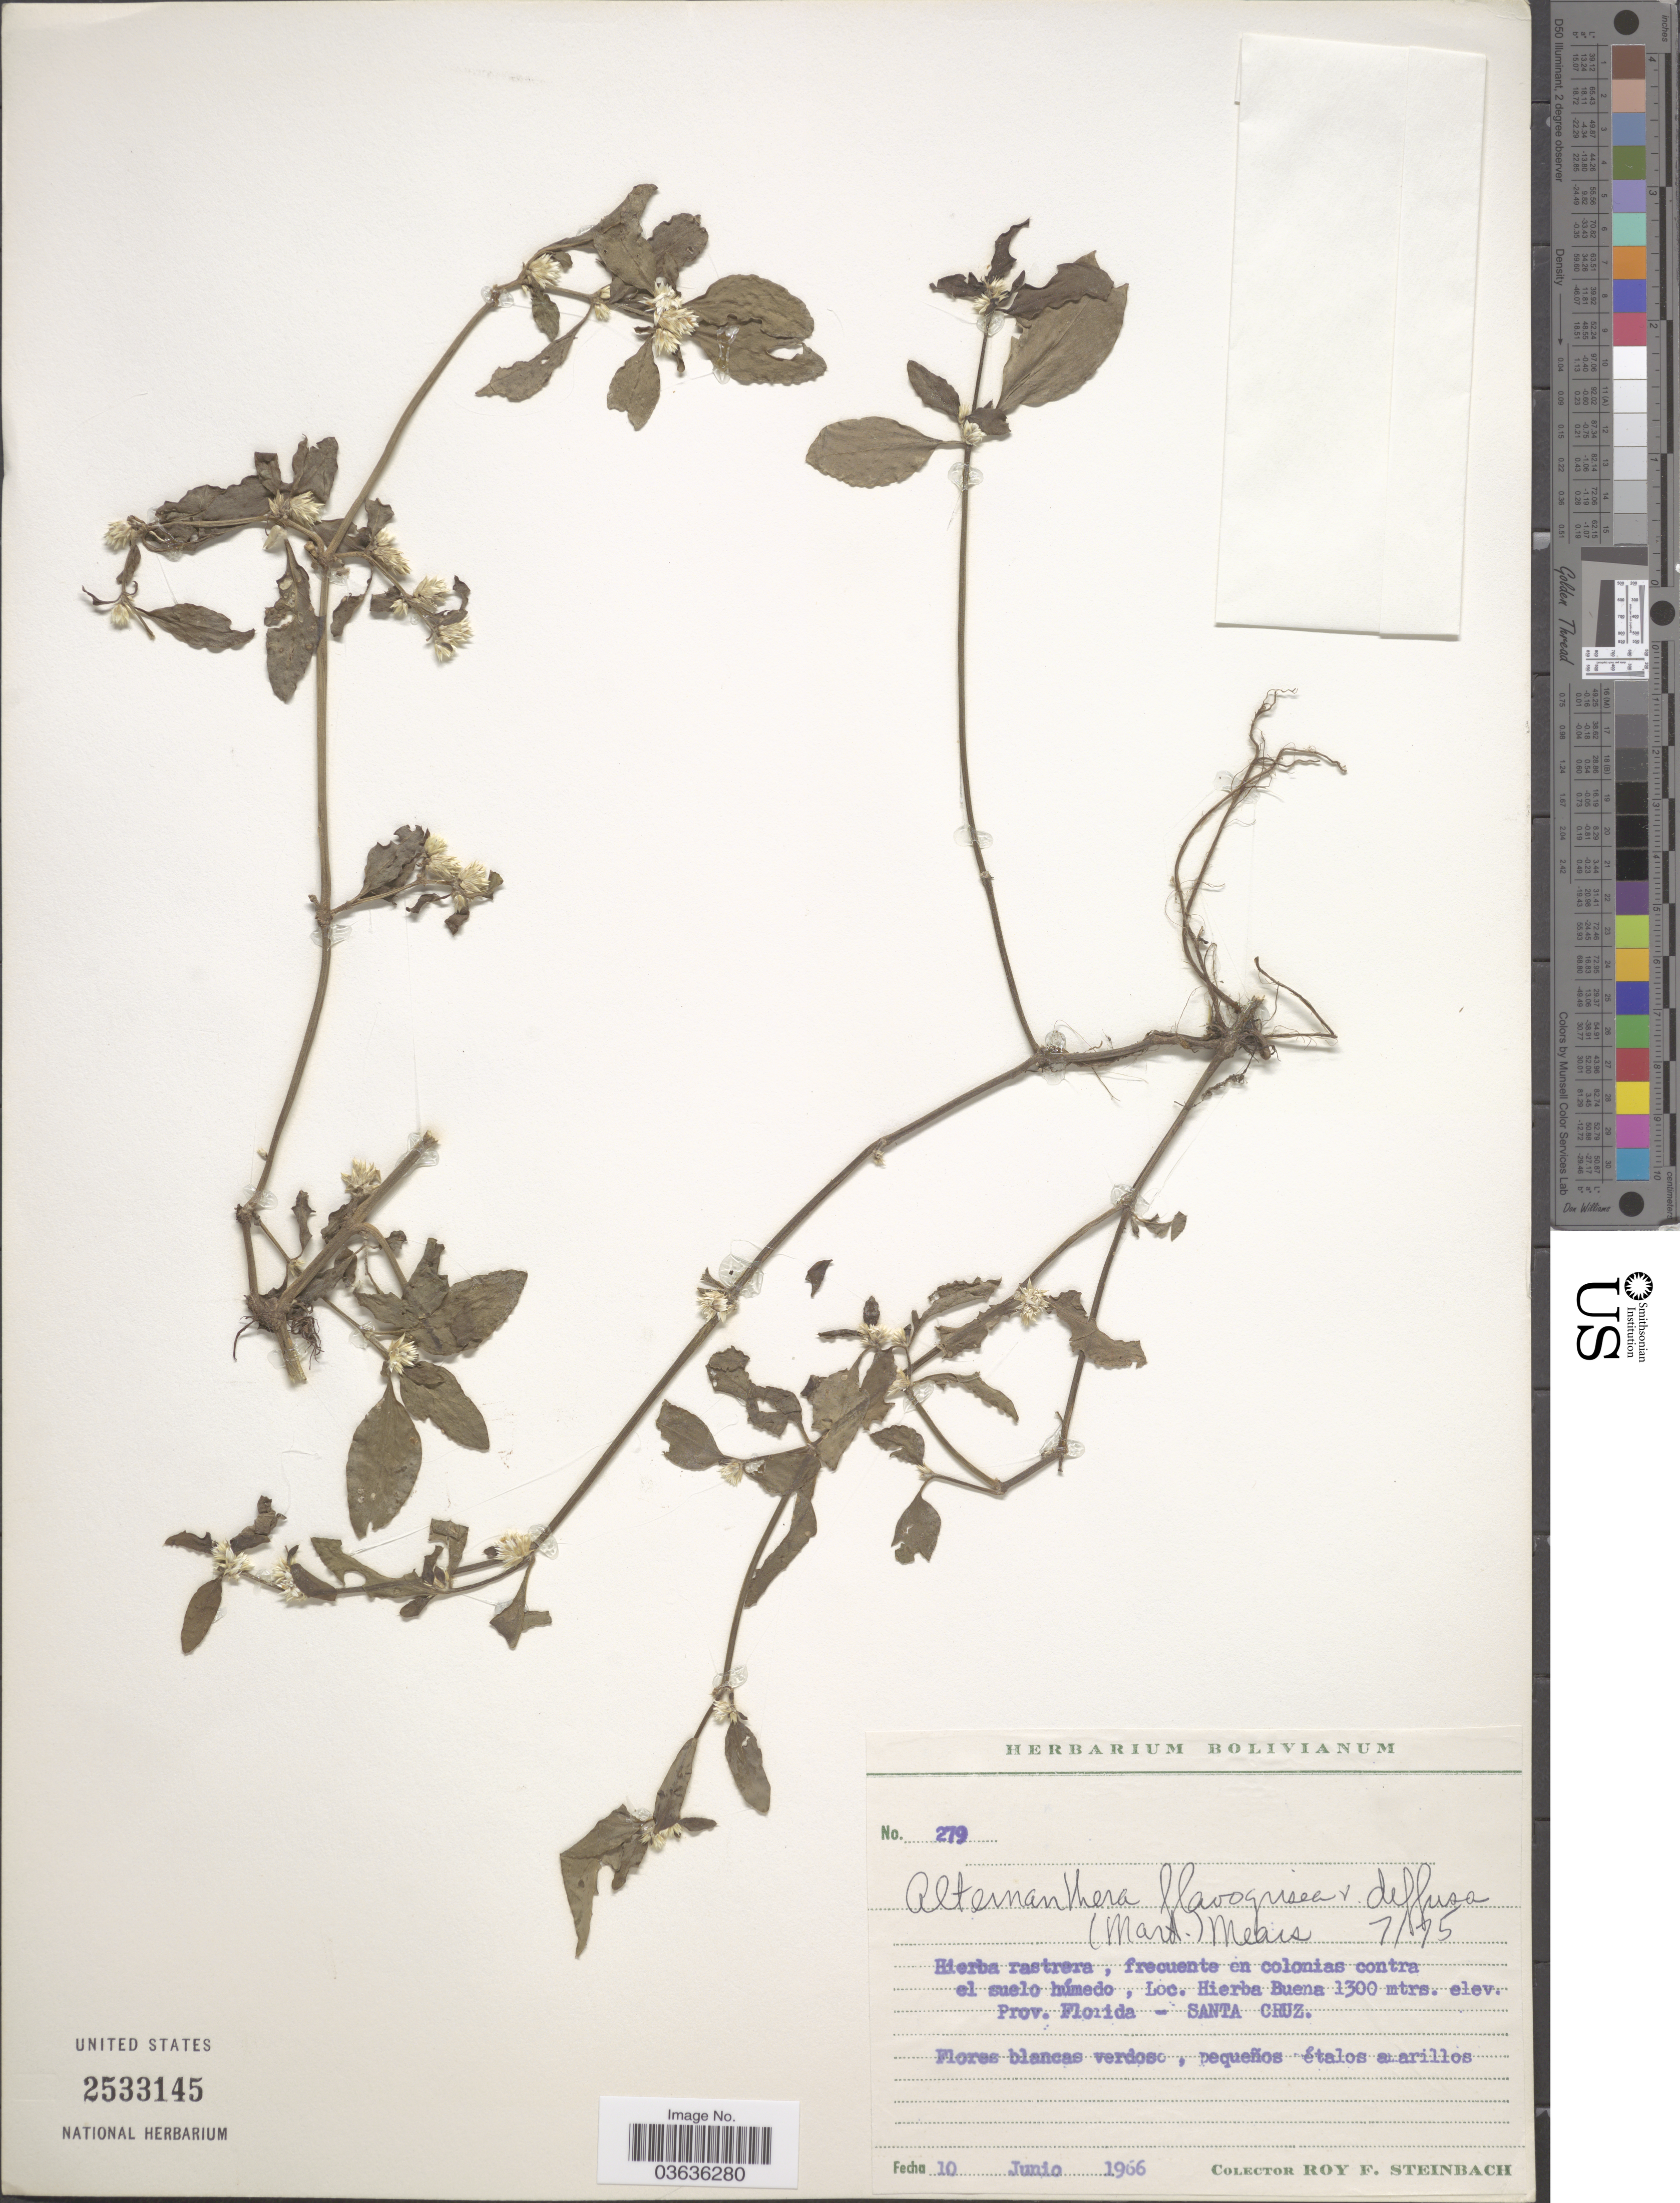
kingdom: Plantae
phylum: Tracheophyta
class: Magnoliopsida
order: Caryophyllales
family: Amaranthaceae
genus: Alternanthera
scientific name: Alternanthera flavogrisea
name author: Urb.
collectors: R. F. Steinbach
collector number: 279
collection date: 1966-06-10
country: Bolivia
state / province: Santa Cruz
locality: Hierba Buena Prov. Florida.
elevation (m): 1300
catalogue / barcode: US 2533145